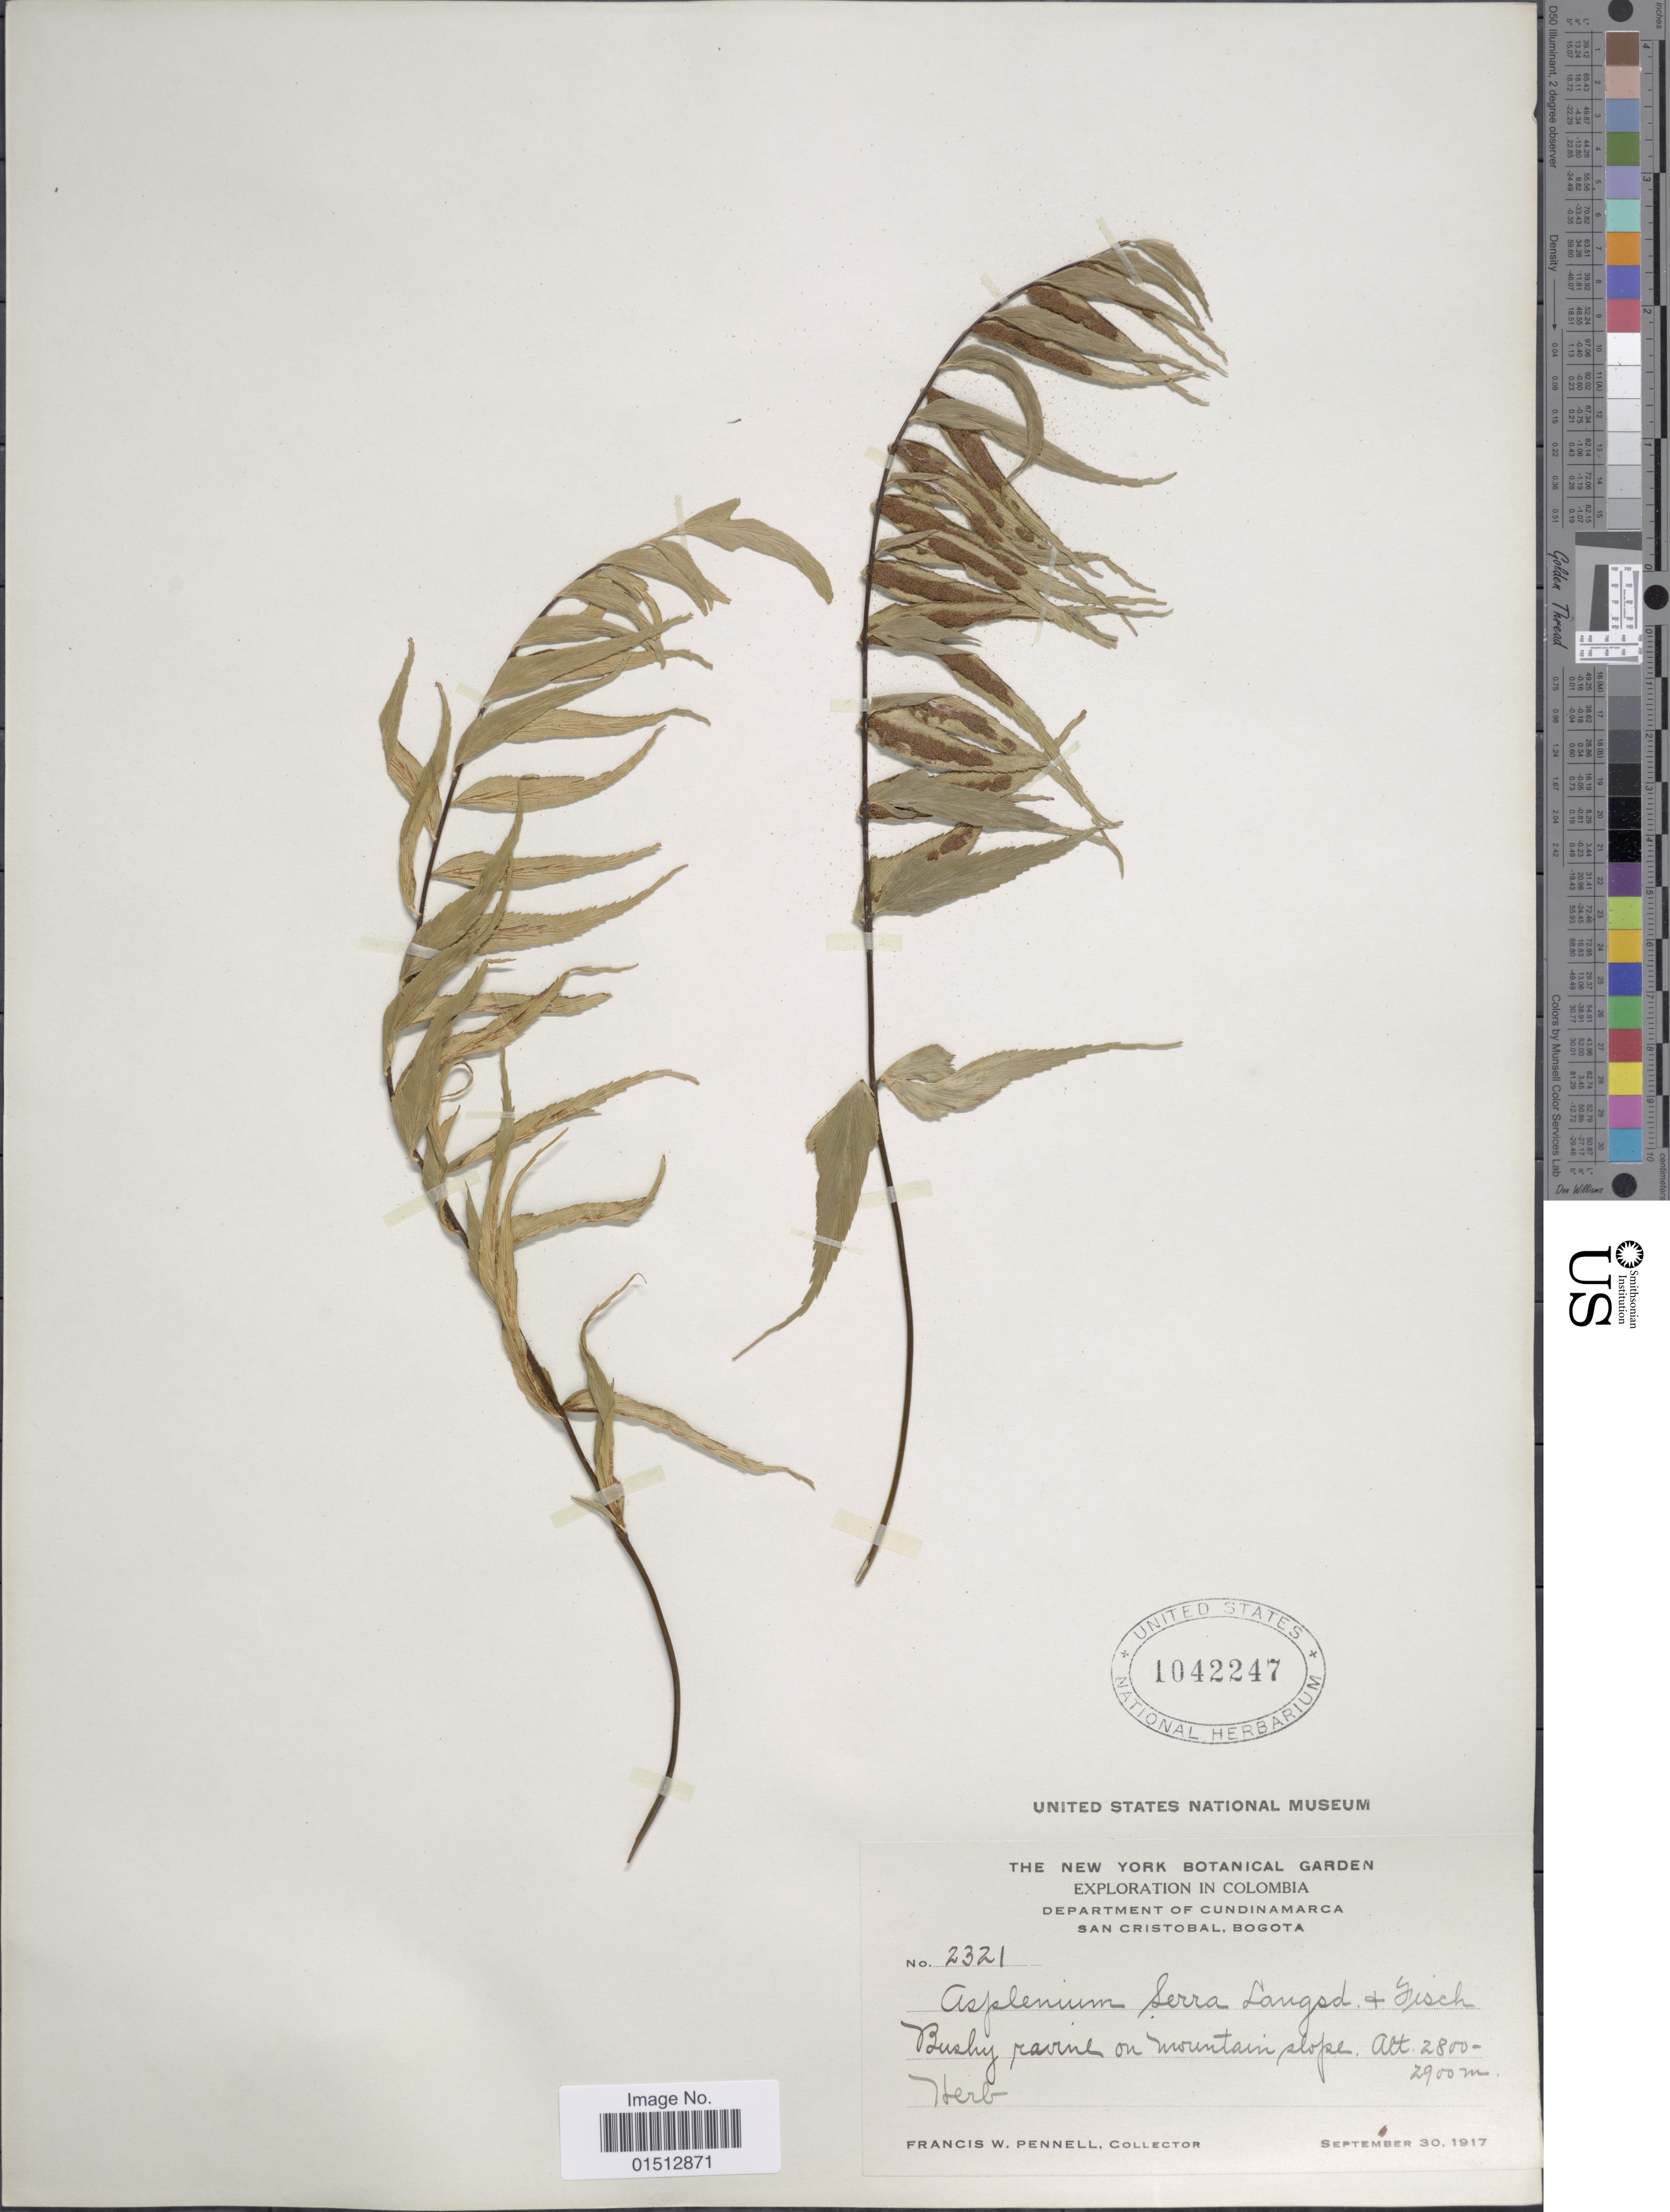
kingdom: Plantae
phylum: Tracheophyta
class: Polypodiopsida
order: Polypodiales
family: Aspleniaceae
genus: Asplenium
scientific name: Asplenium serra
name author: Langsd. & Fisch.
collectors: F. W. Pennell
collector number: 2321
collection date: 1917-09-30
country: Colombia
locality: Colombia, Department of Cundinamarca, San Cristobal, Bogota.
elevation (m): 2800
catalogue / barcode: US 1042247